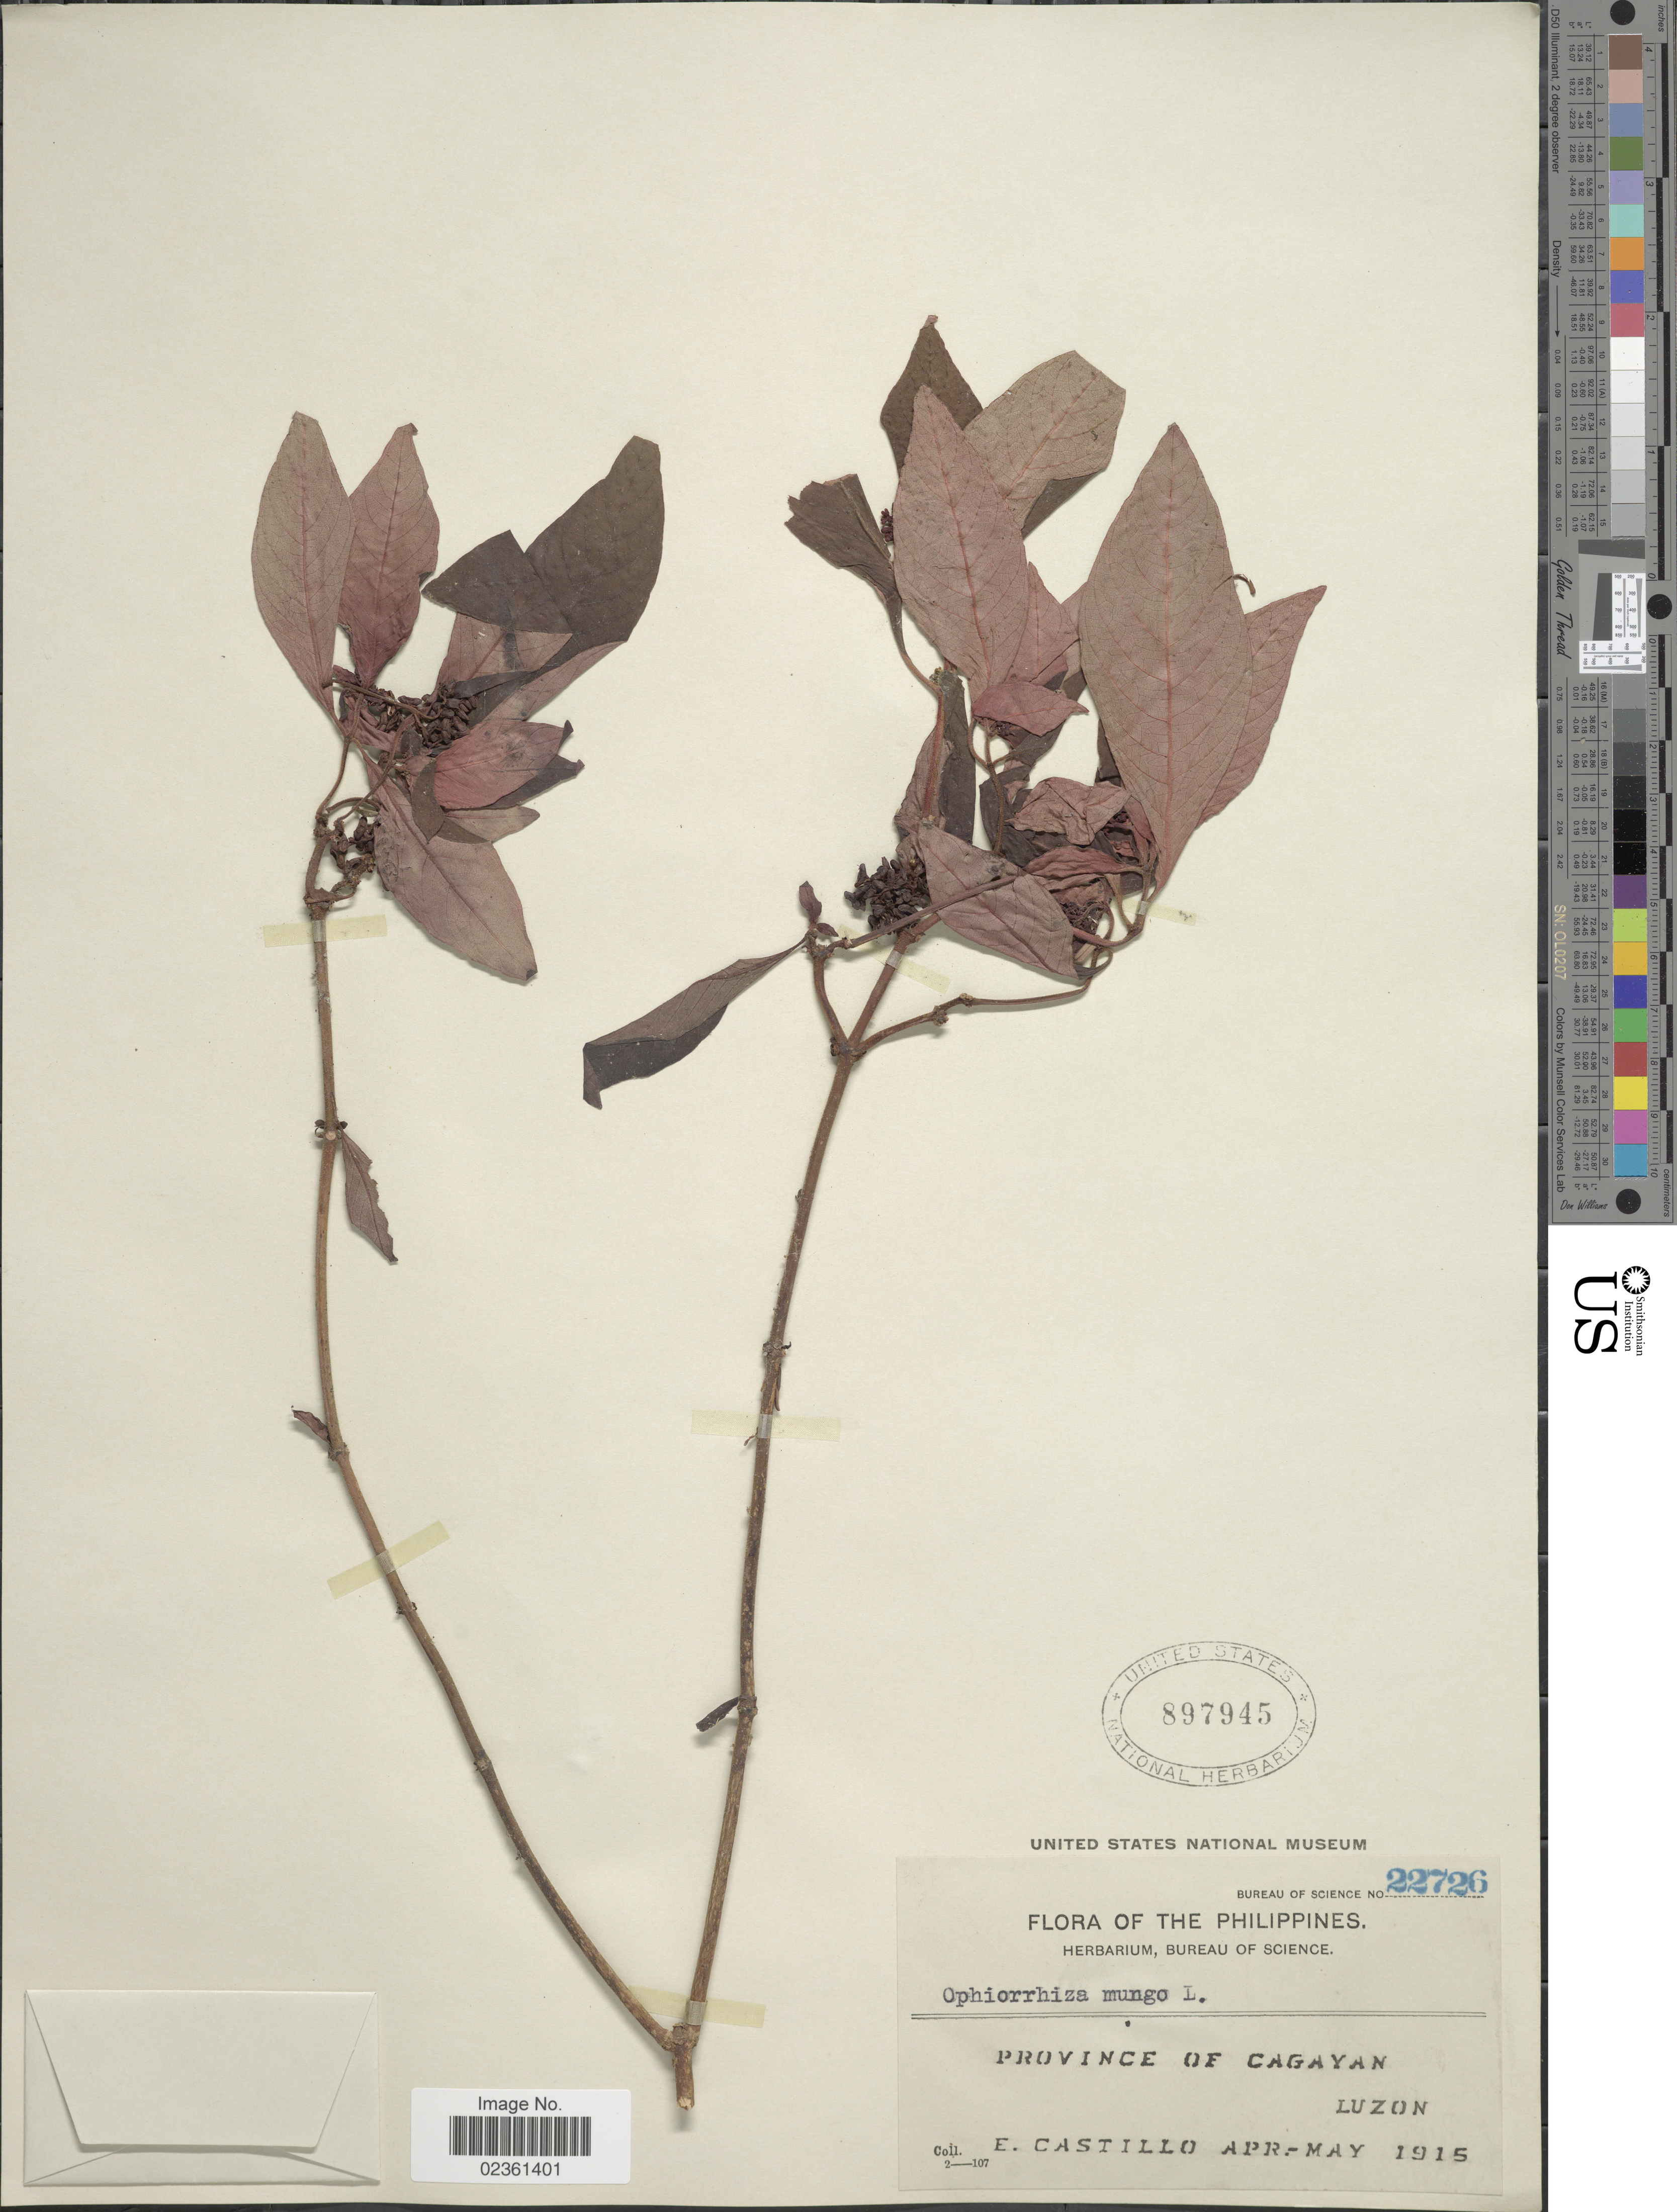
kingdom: Plantae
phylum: Tracheophyta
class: Magnoliopsida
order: Gentianales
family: Rubiaceae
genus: Ophiorrhiza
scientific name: Ophiorrhiza mungos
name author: L.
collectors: E. Castillo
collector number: Bueau of Science 22726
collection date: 1915-04/1915-05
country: Philippines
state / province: Cagayan Valley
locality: Province of Cagayan, Luzon.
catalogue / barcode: US 897945